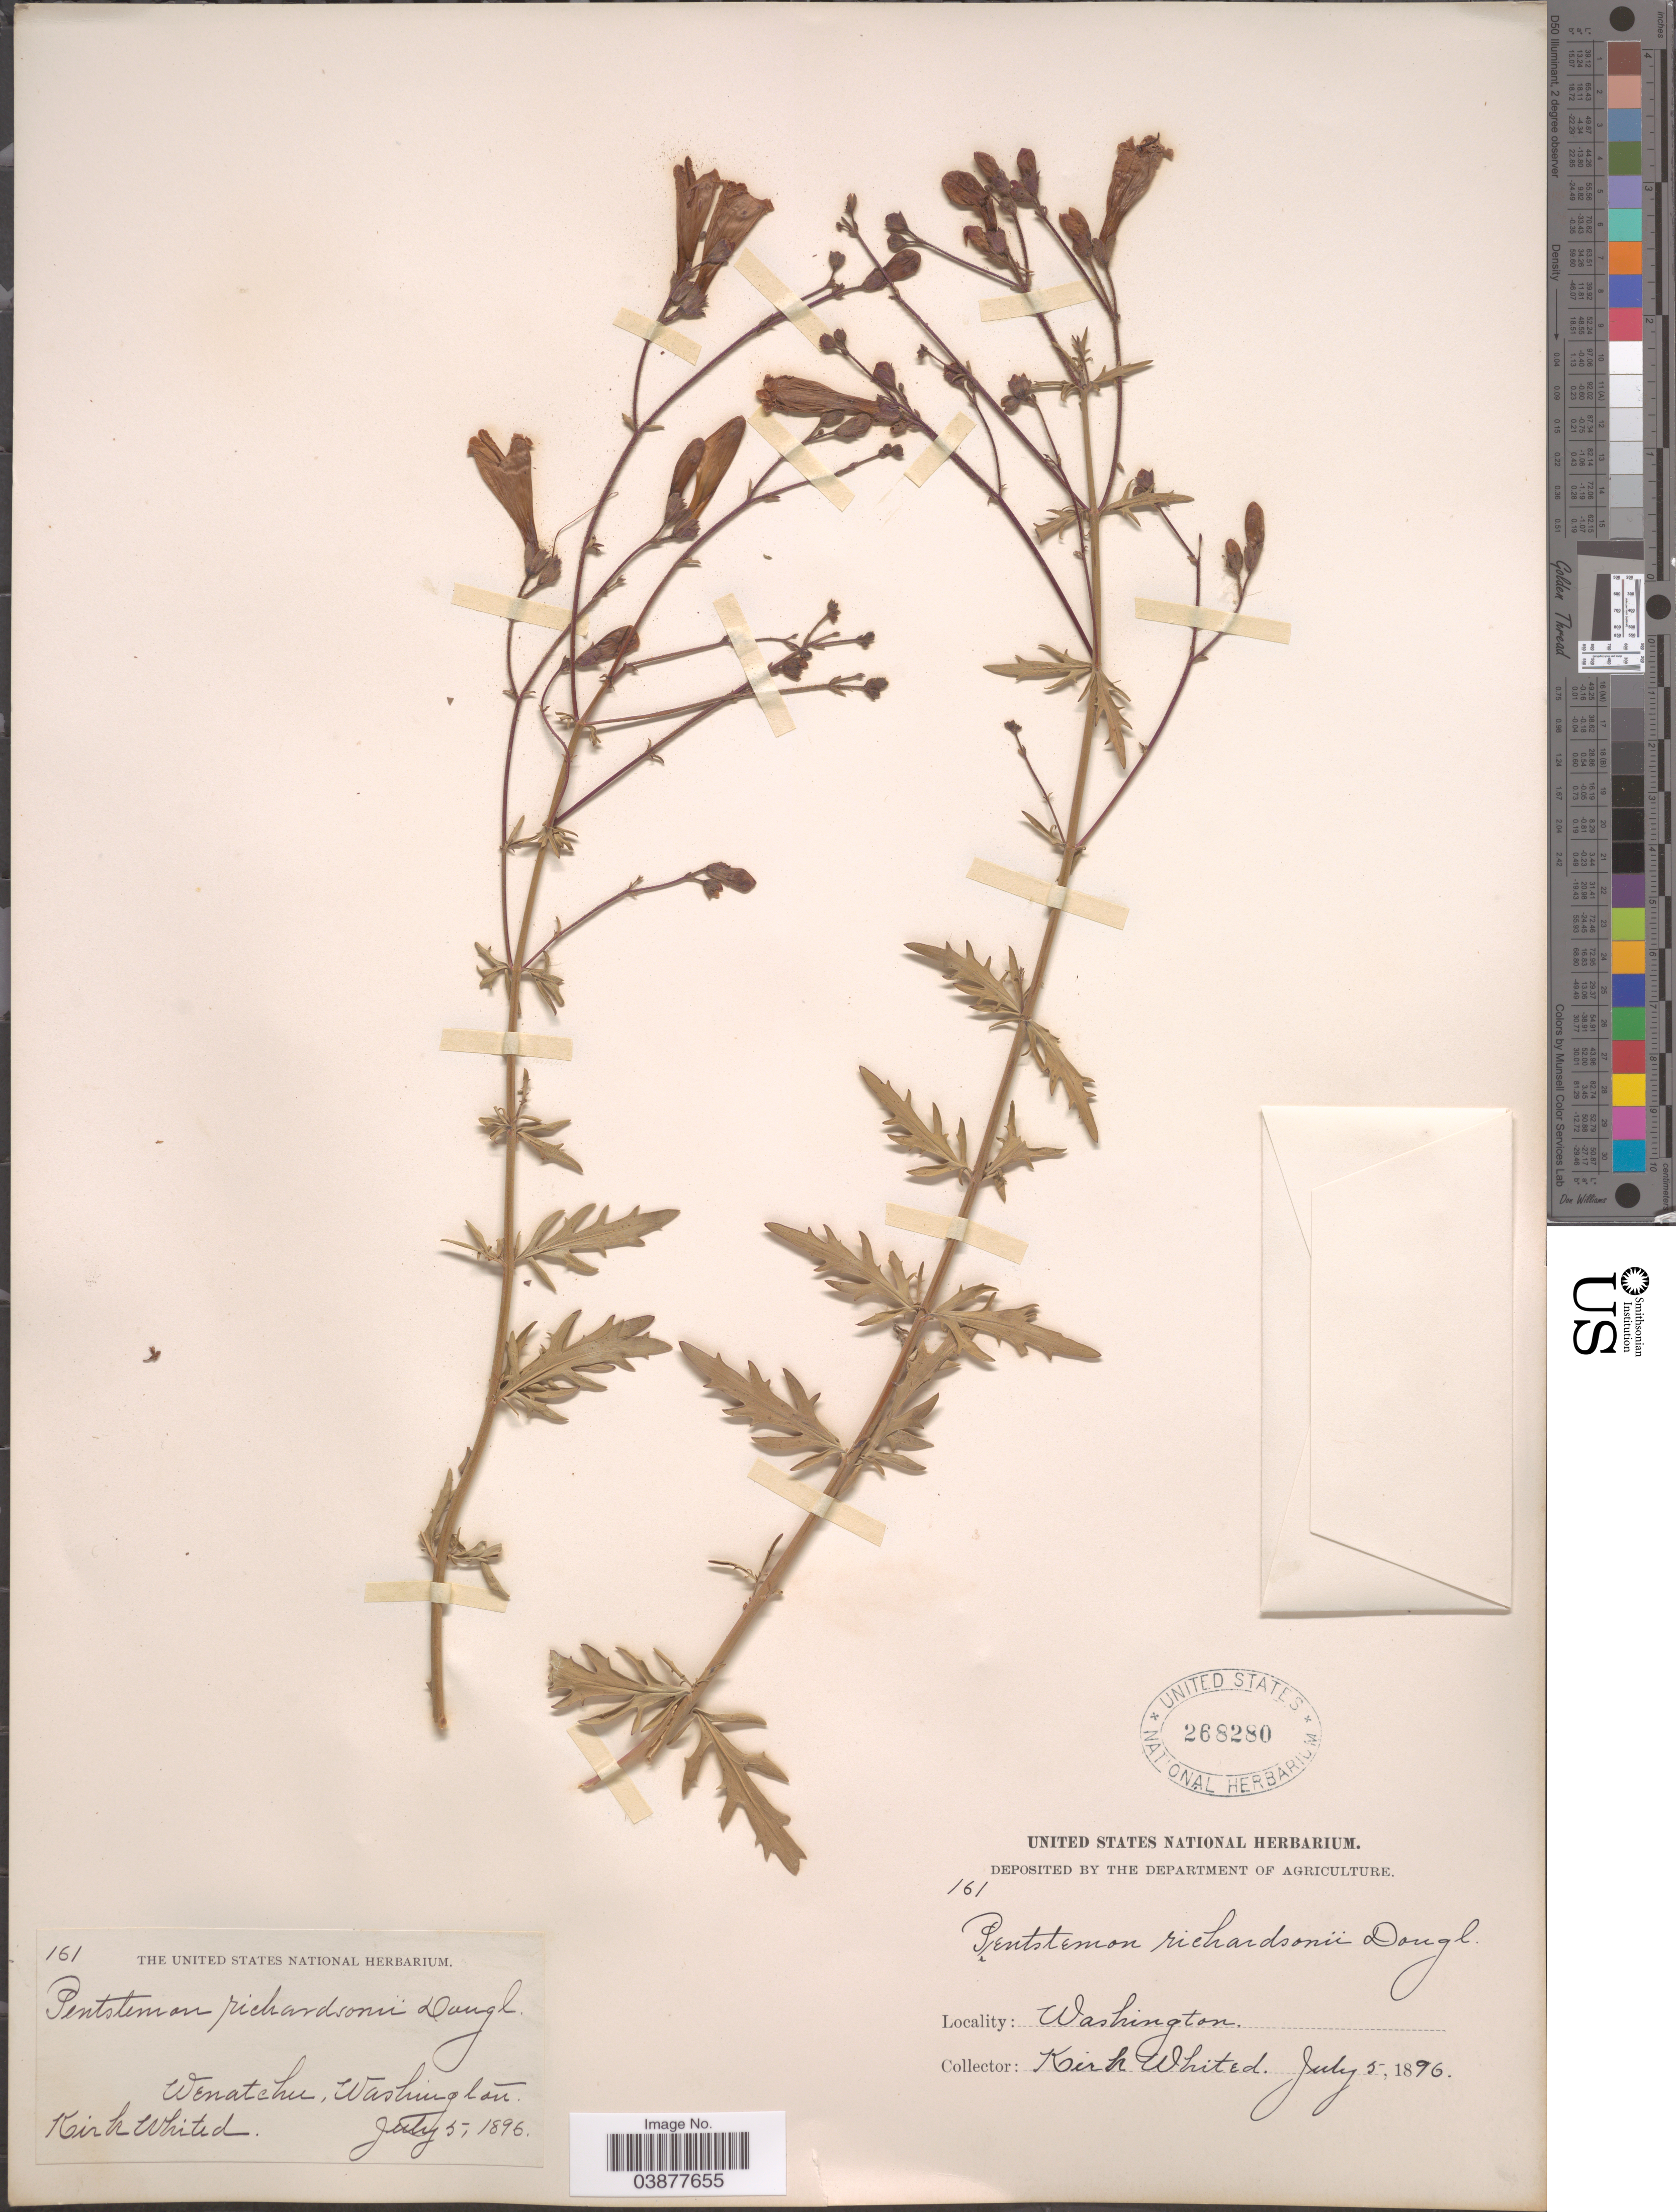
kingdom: Plantae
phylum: Tracheophyta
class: Magnoliopsida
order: Lamiales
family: Plantaginaceae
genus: Penstemon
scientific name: Penstemon richardsonii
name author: Douglas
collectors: K. Whited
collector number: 161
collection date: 1896-07-05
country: United States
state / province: Washington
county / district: Chelan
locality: Wenatchee.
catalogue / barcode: US 268280